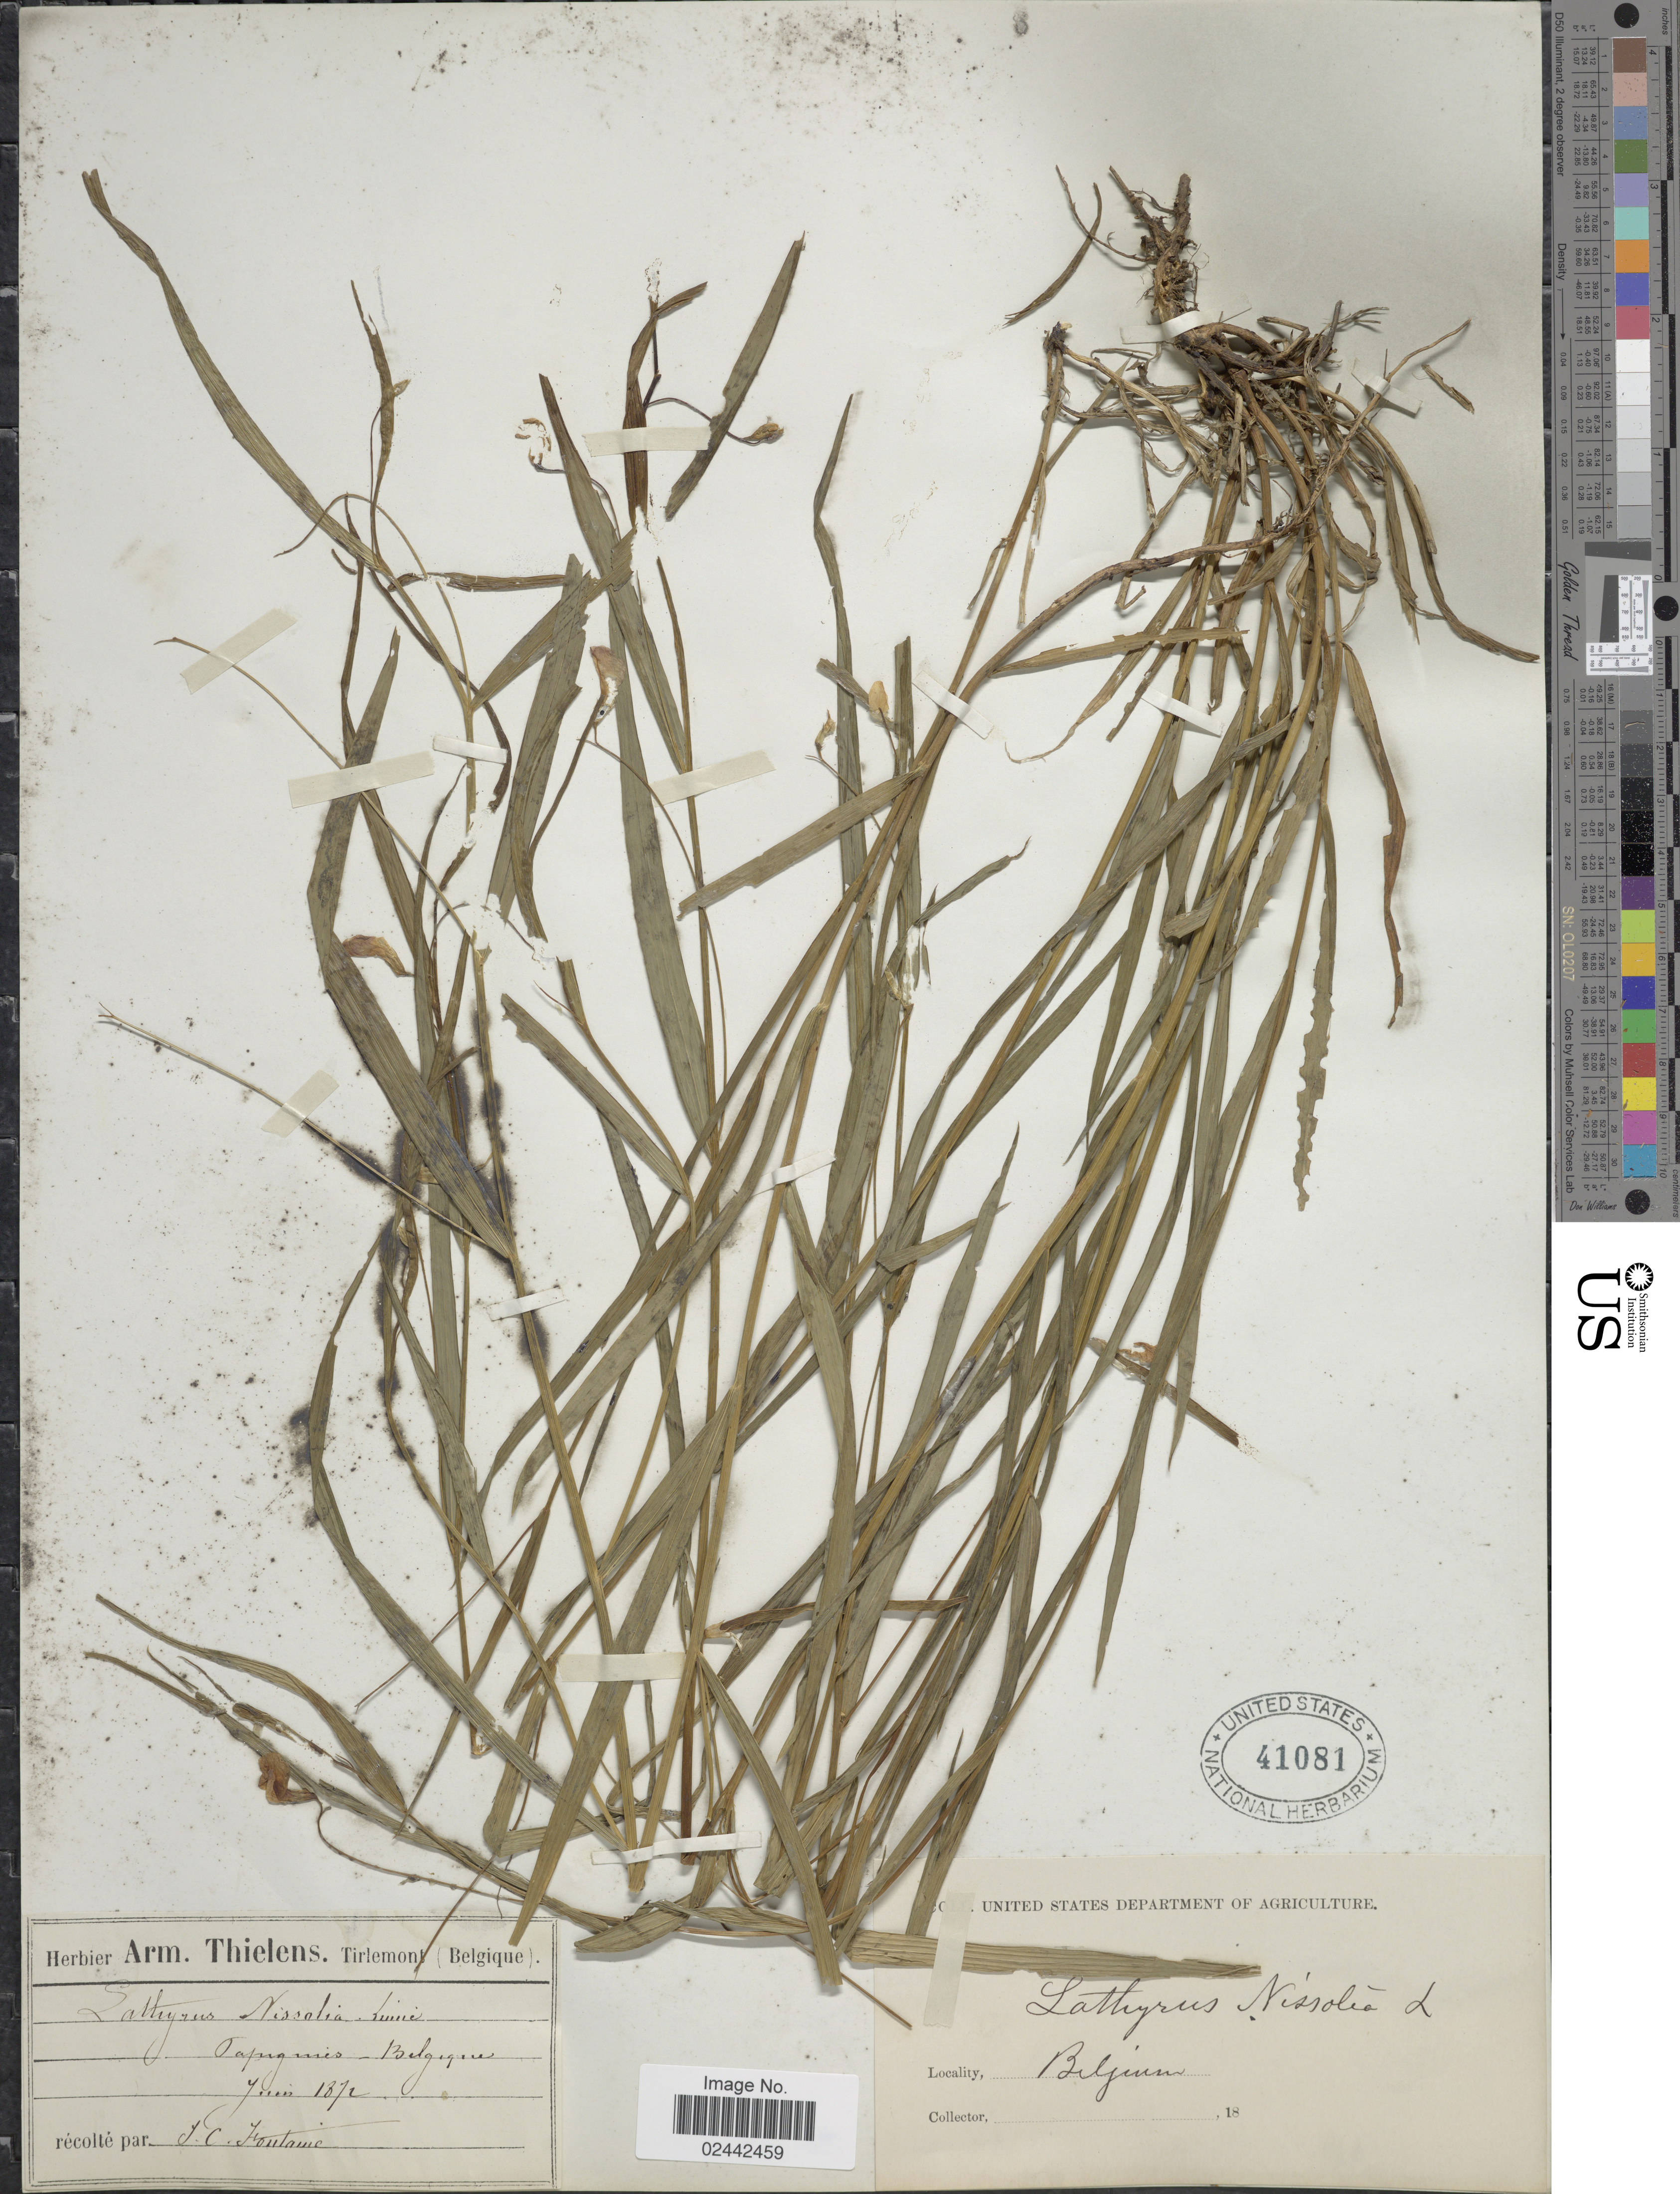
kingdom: Plantae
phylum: Tracheophyta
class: Magnoliopsida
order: Fabales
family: Fabaceae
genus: Lathyrus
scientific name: Lathyrus nissolia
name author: L.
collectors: J. Fontaine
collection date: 1872-06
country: Belgium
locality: Belgium. Tapugnio [interpreted] - Belgique [interpreted]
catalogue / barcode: US 41081